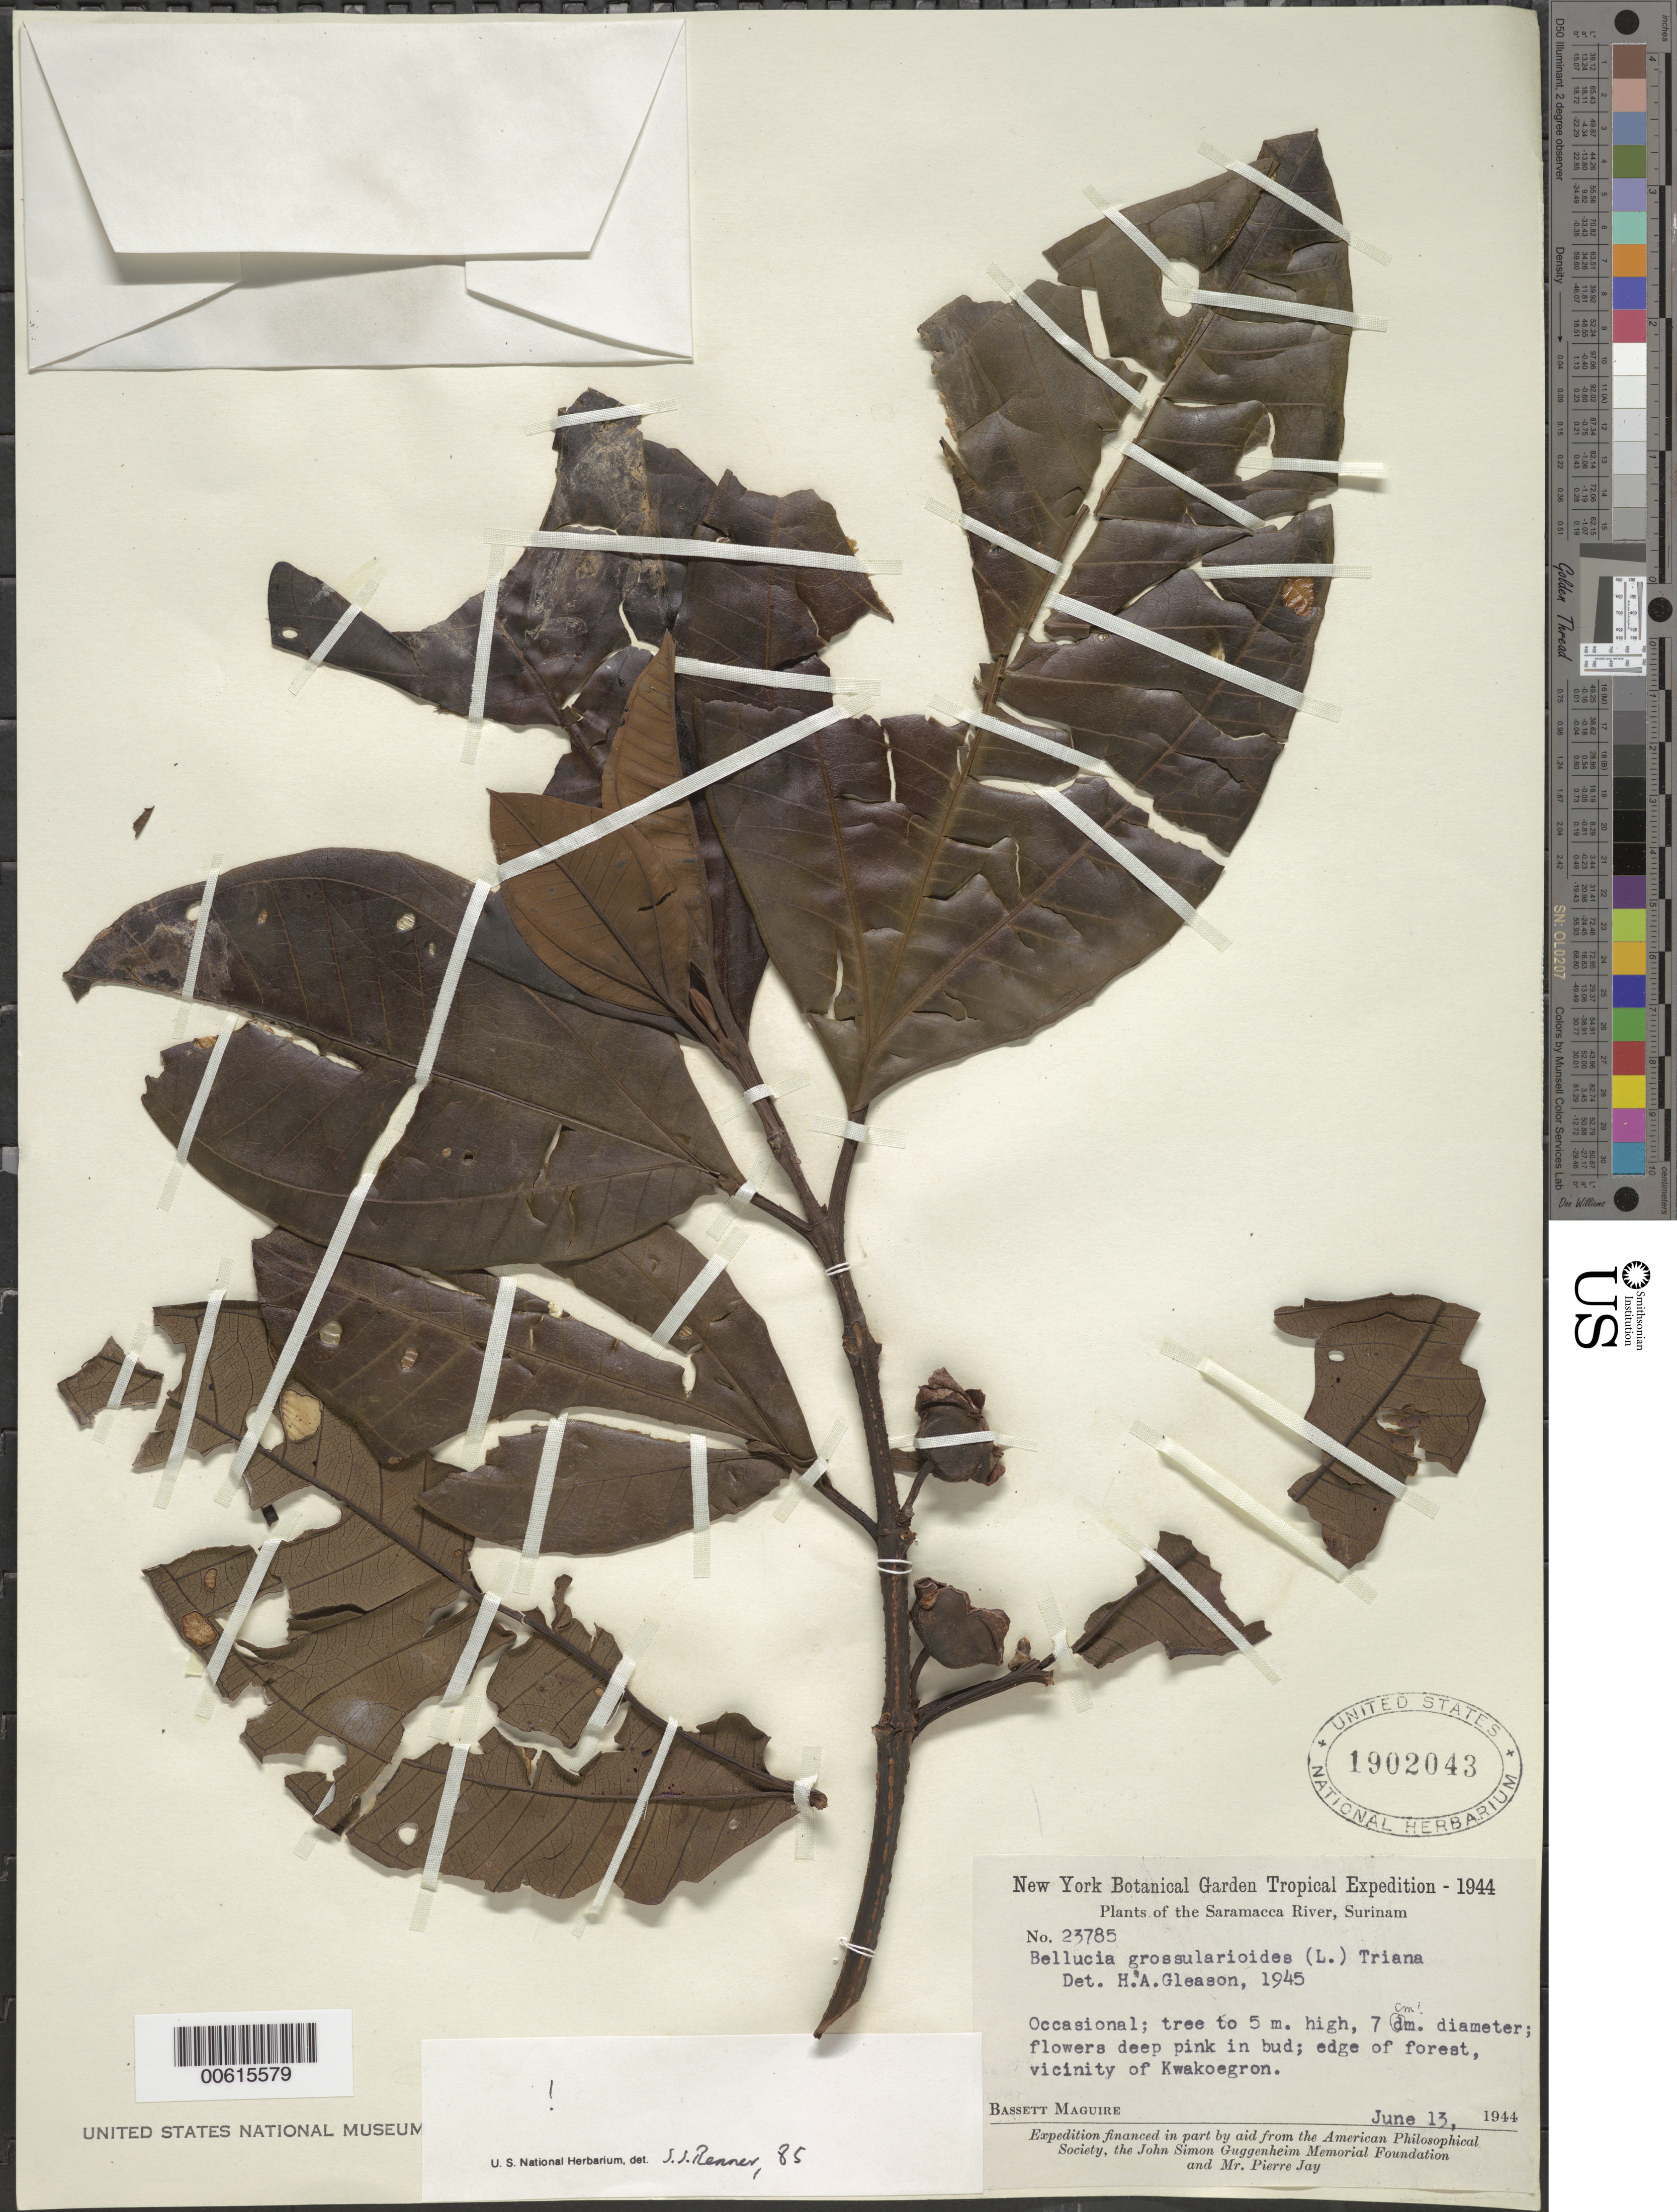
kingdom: Plantae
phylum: Tracheophyta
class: Magnoliopsida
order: Myrtales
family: Melastomataceae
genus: Bellucia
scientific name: Bellucia grossularioides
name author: (L.) Triana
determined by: Renner, S. S.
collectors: B. Maguire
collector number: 23785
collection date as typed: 13-Jun-44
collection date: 1944-06-13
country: Suriname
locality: Saramacca River, Kwakoegron vic.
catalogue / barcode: US 1902043